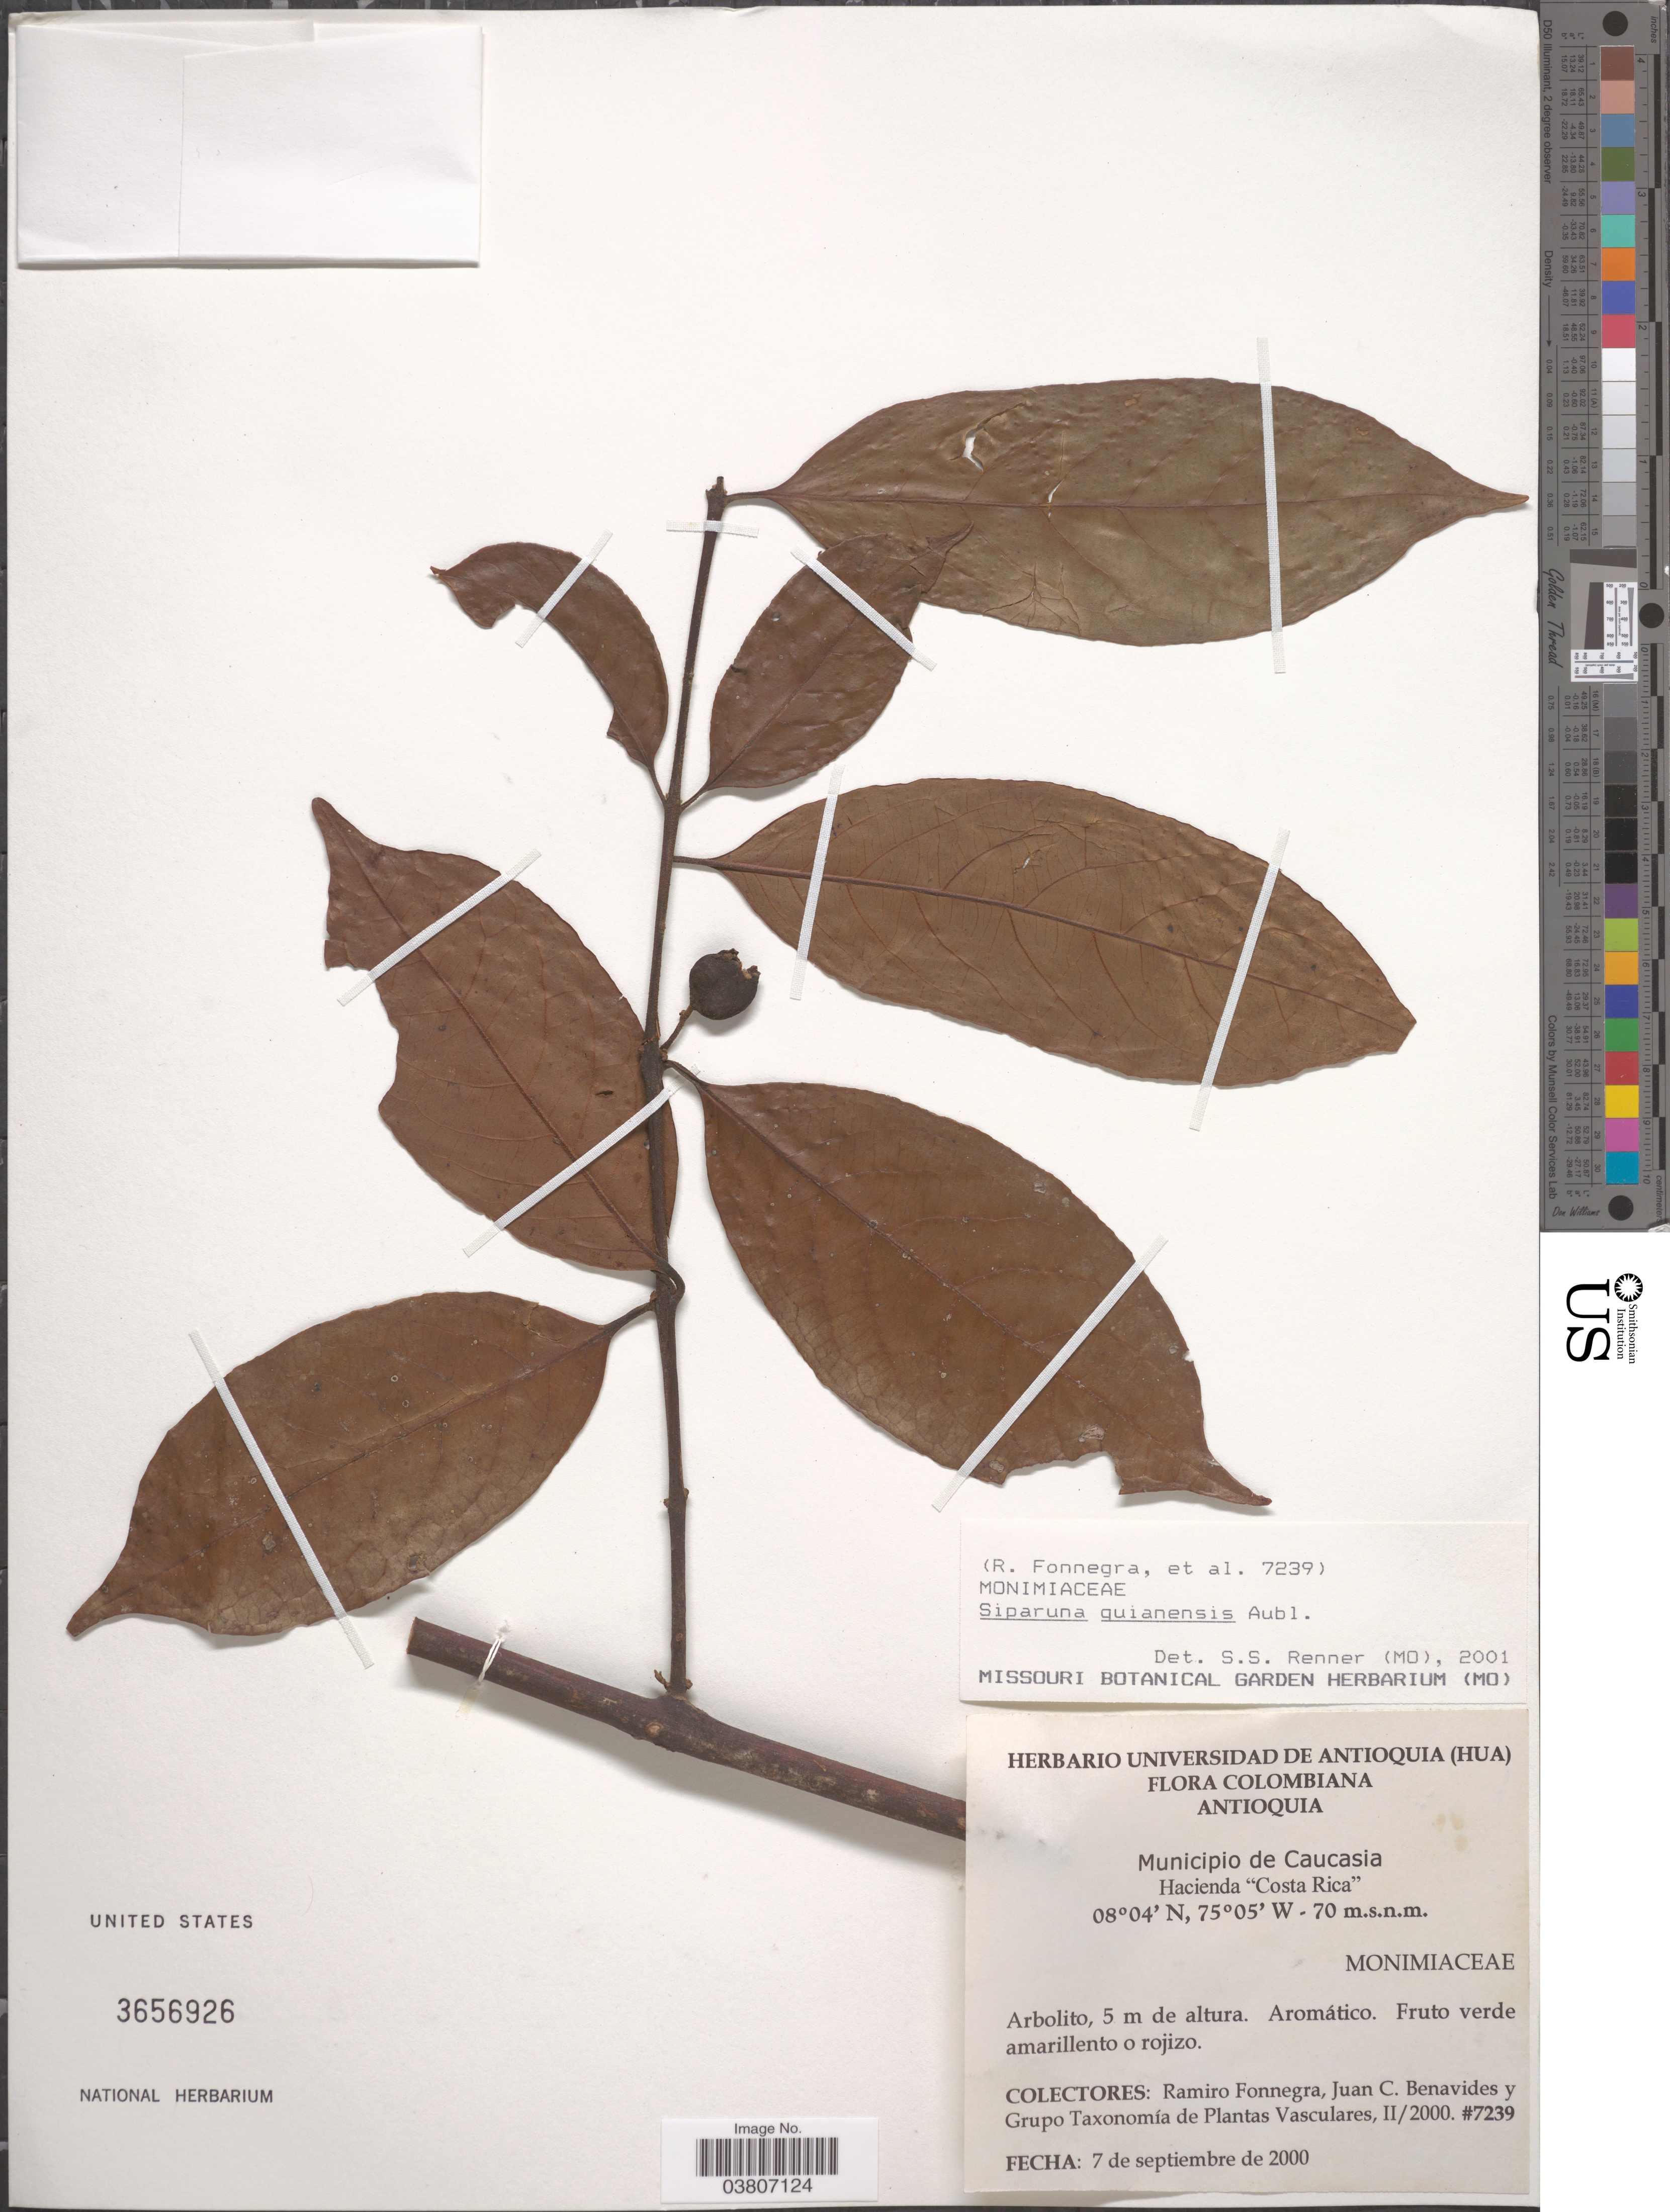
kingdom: Plantae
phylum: Tracheophyta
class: Magnoliopsida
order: Laurales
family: Siparunaceae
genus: Siparuna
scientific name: Siparuna guianensis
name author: Aubl.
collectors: R. Fonnegra, J. Benavides & Grupo Taxonomía de Plantas Vasculares II/2000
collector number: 7239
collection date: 2000-09-07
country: Colombia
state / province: Antioquia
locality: Municipio de Caucasia. Hacienda 'Costa Rica'.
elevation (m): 70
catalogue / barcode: US 3656926